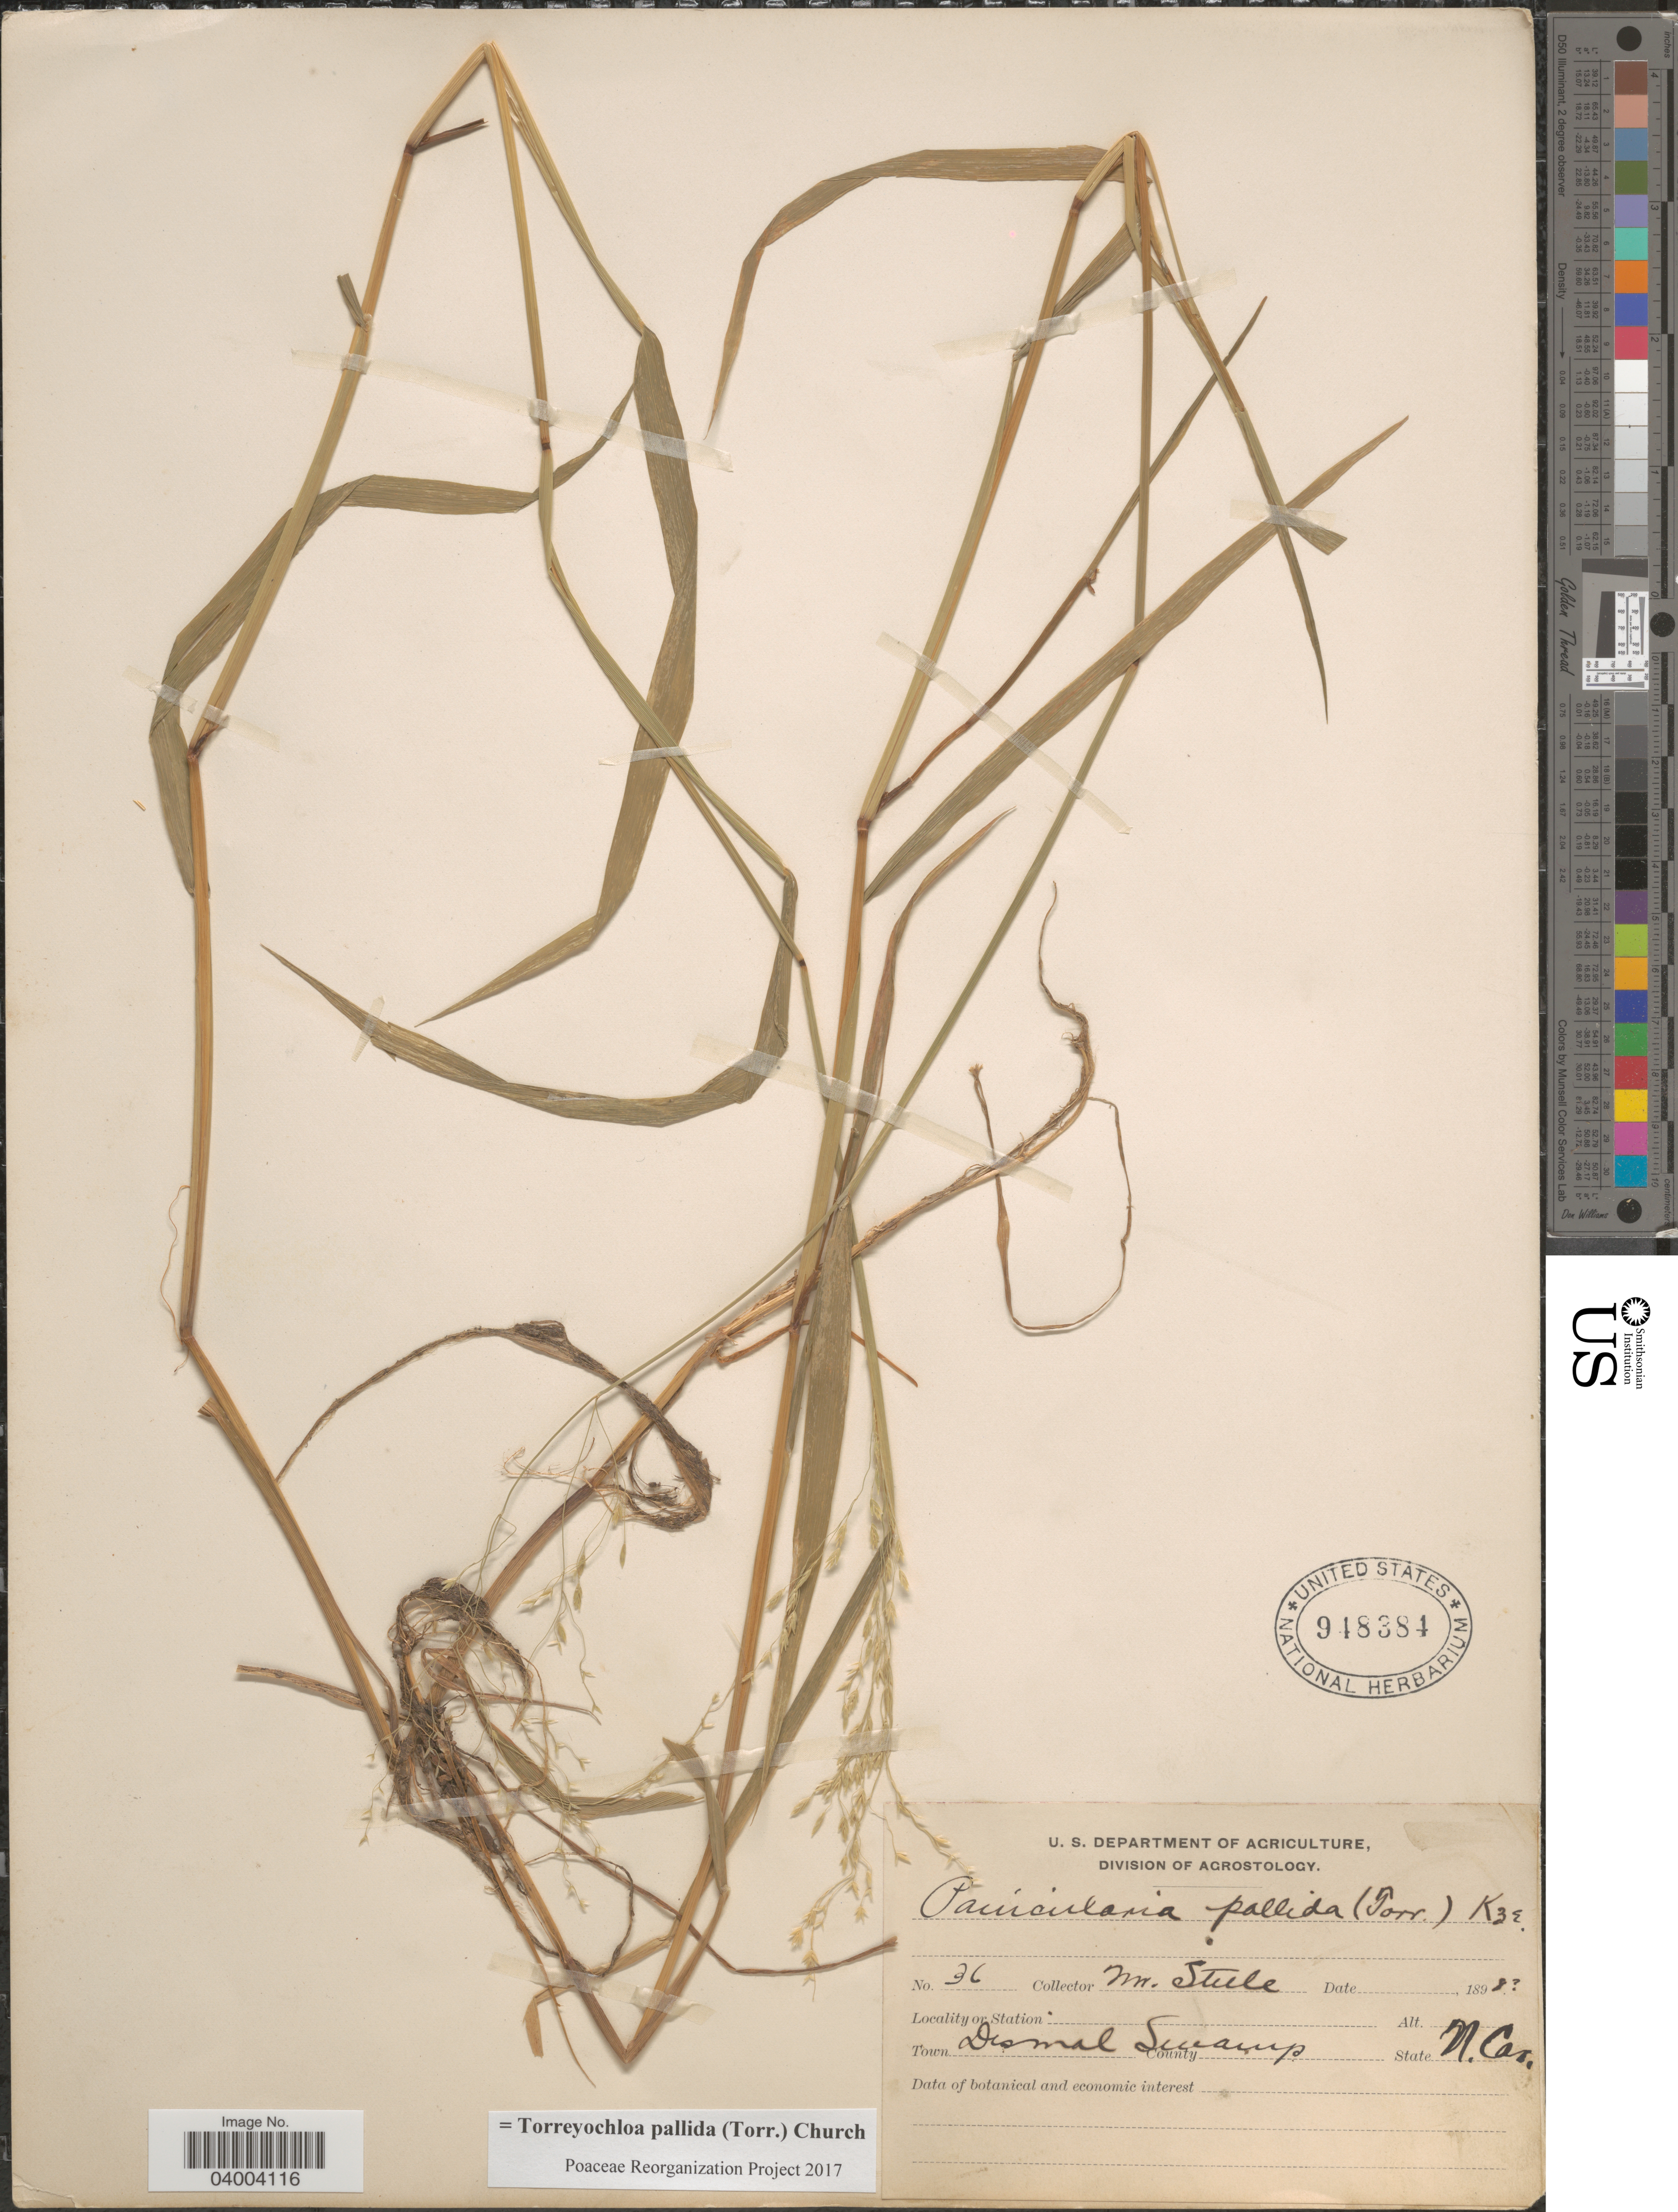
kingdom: Plantae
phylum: Tracheophyta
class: Liliopsida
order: Poales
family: Poaceae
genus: Torreyochloa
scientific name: Torreyochloa pallida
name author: (Torr.) G.L. Church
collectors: E. Steele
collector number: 36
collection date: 1898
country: United States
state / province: North Carolina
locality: Town Dismal Swamp.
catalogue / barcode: US 948384